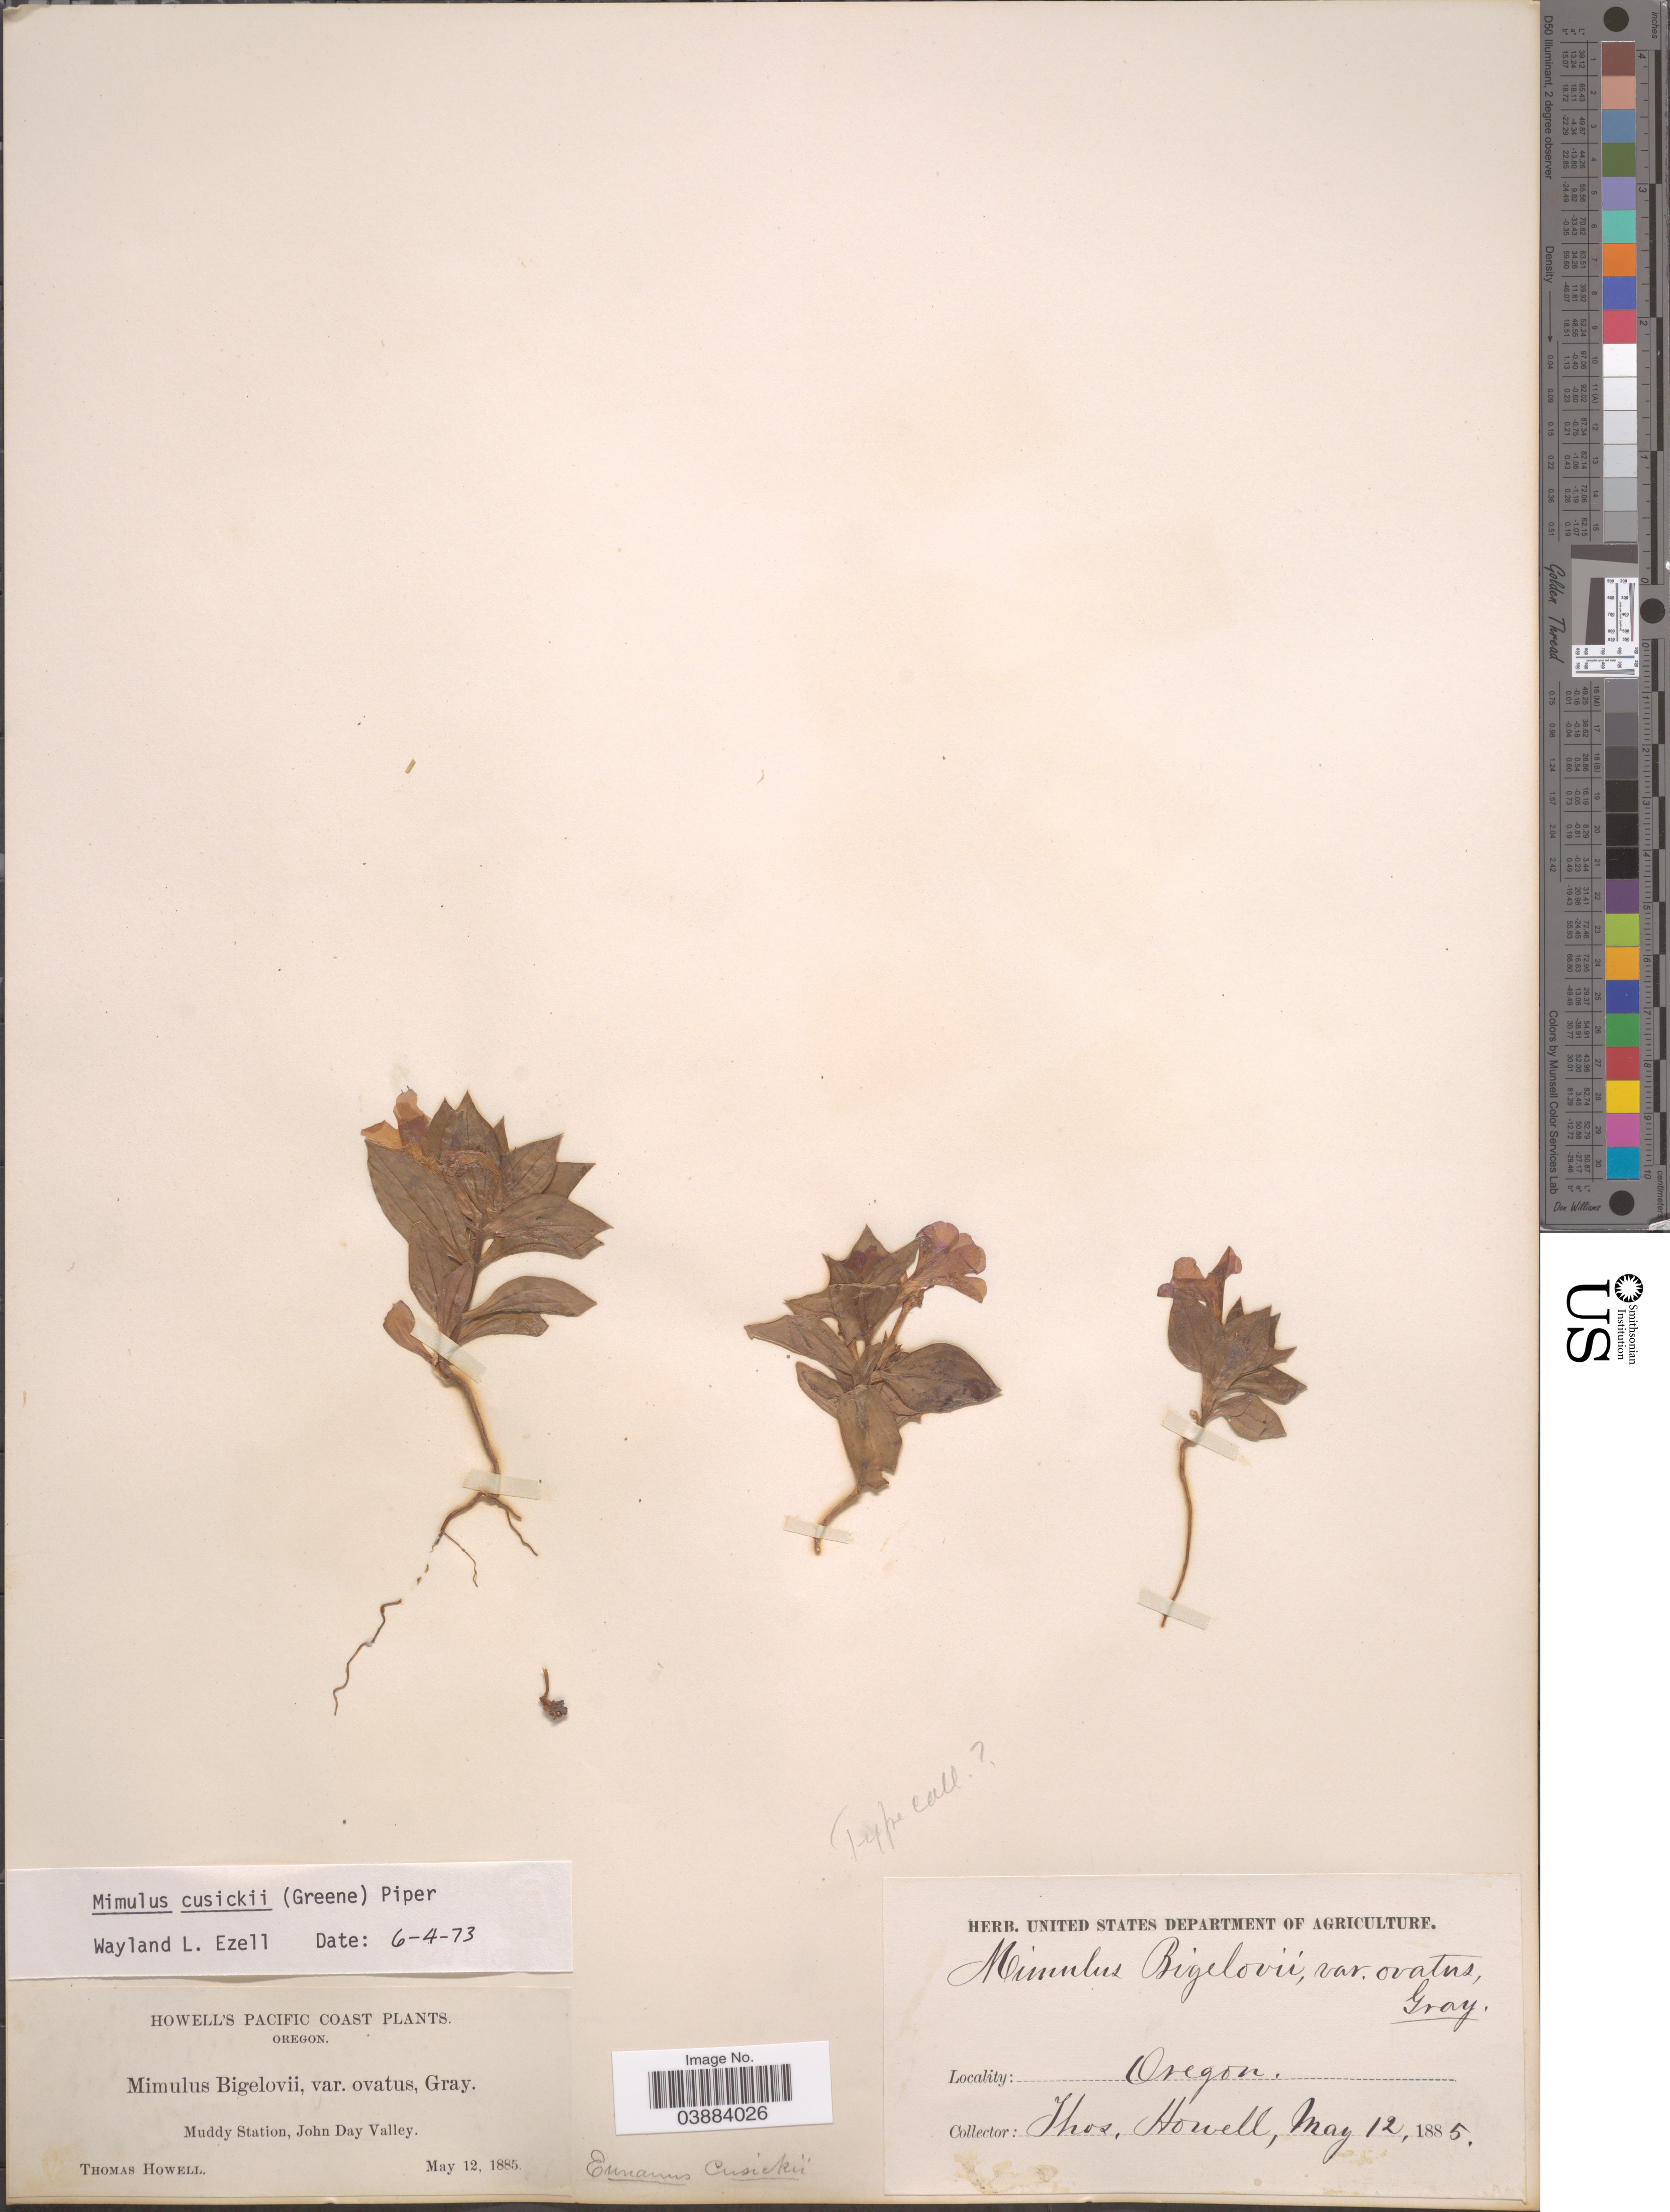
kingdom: Plantae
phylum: Tracheophyta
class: Magnoliopsida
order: Lamiales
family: Phrymaceae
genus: Eunanus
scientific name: Eunanus cusickii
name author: Greene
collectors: T. Howell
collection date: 1885-05-12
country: United States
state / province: Oregon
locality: Pacific Coast. Muddy Station, John Day Valley.